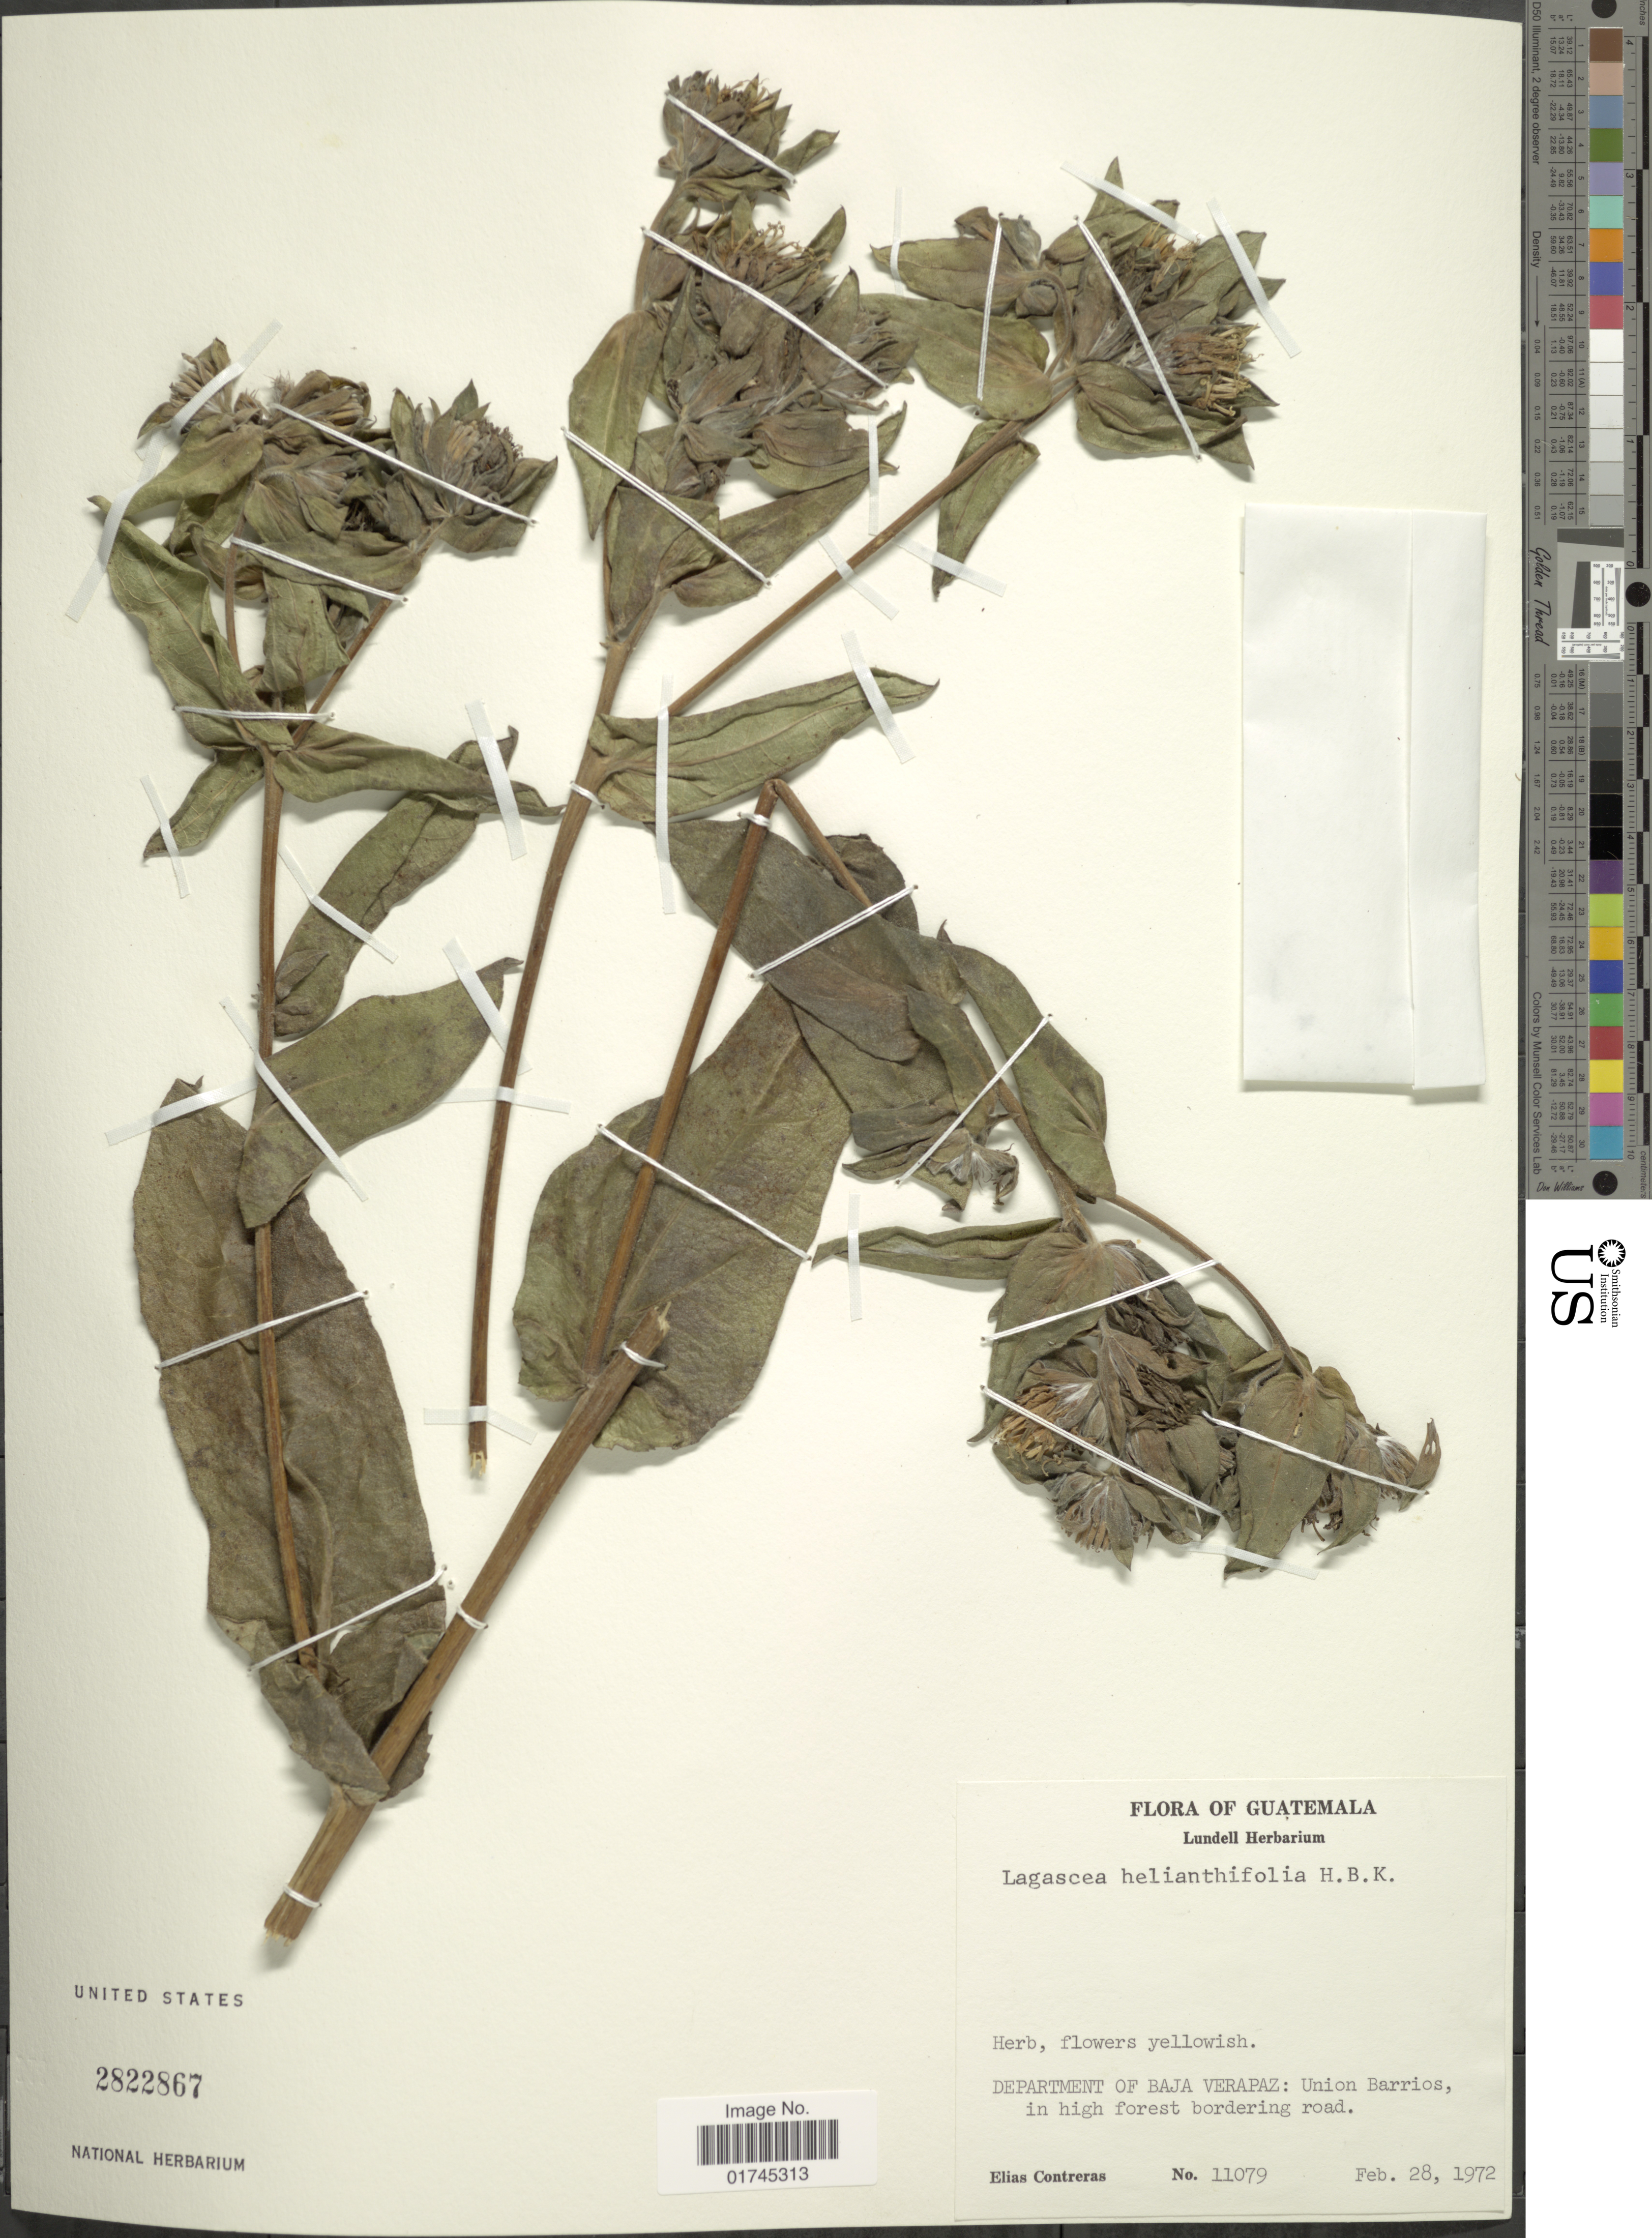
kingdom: Plantae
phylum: Tracheophyta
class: Magnoliopsida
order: Asterales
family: Asteraceae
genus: Lagascea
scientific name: Lagascea helianthifolia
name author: Kunth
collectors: E. Contreras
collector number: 11079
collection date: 1972-02-28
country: Guatemala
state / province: Baja Verapaz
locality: Union Barrios, in high forest bordering road.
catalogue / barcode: US 2822867